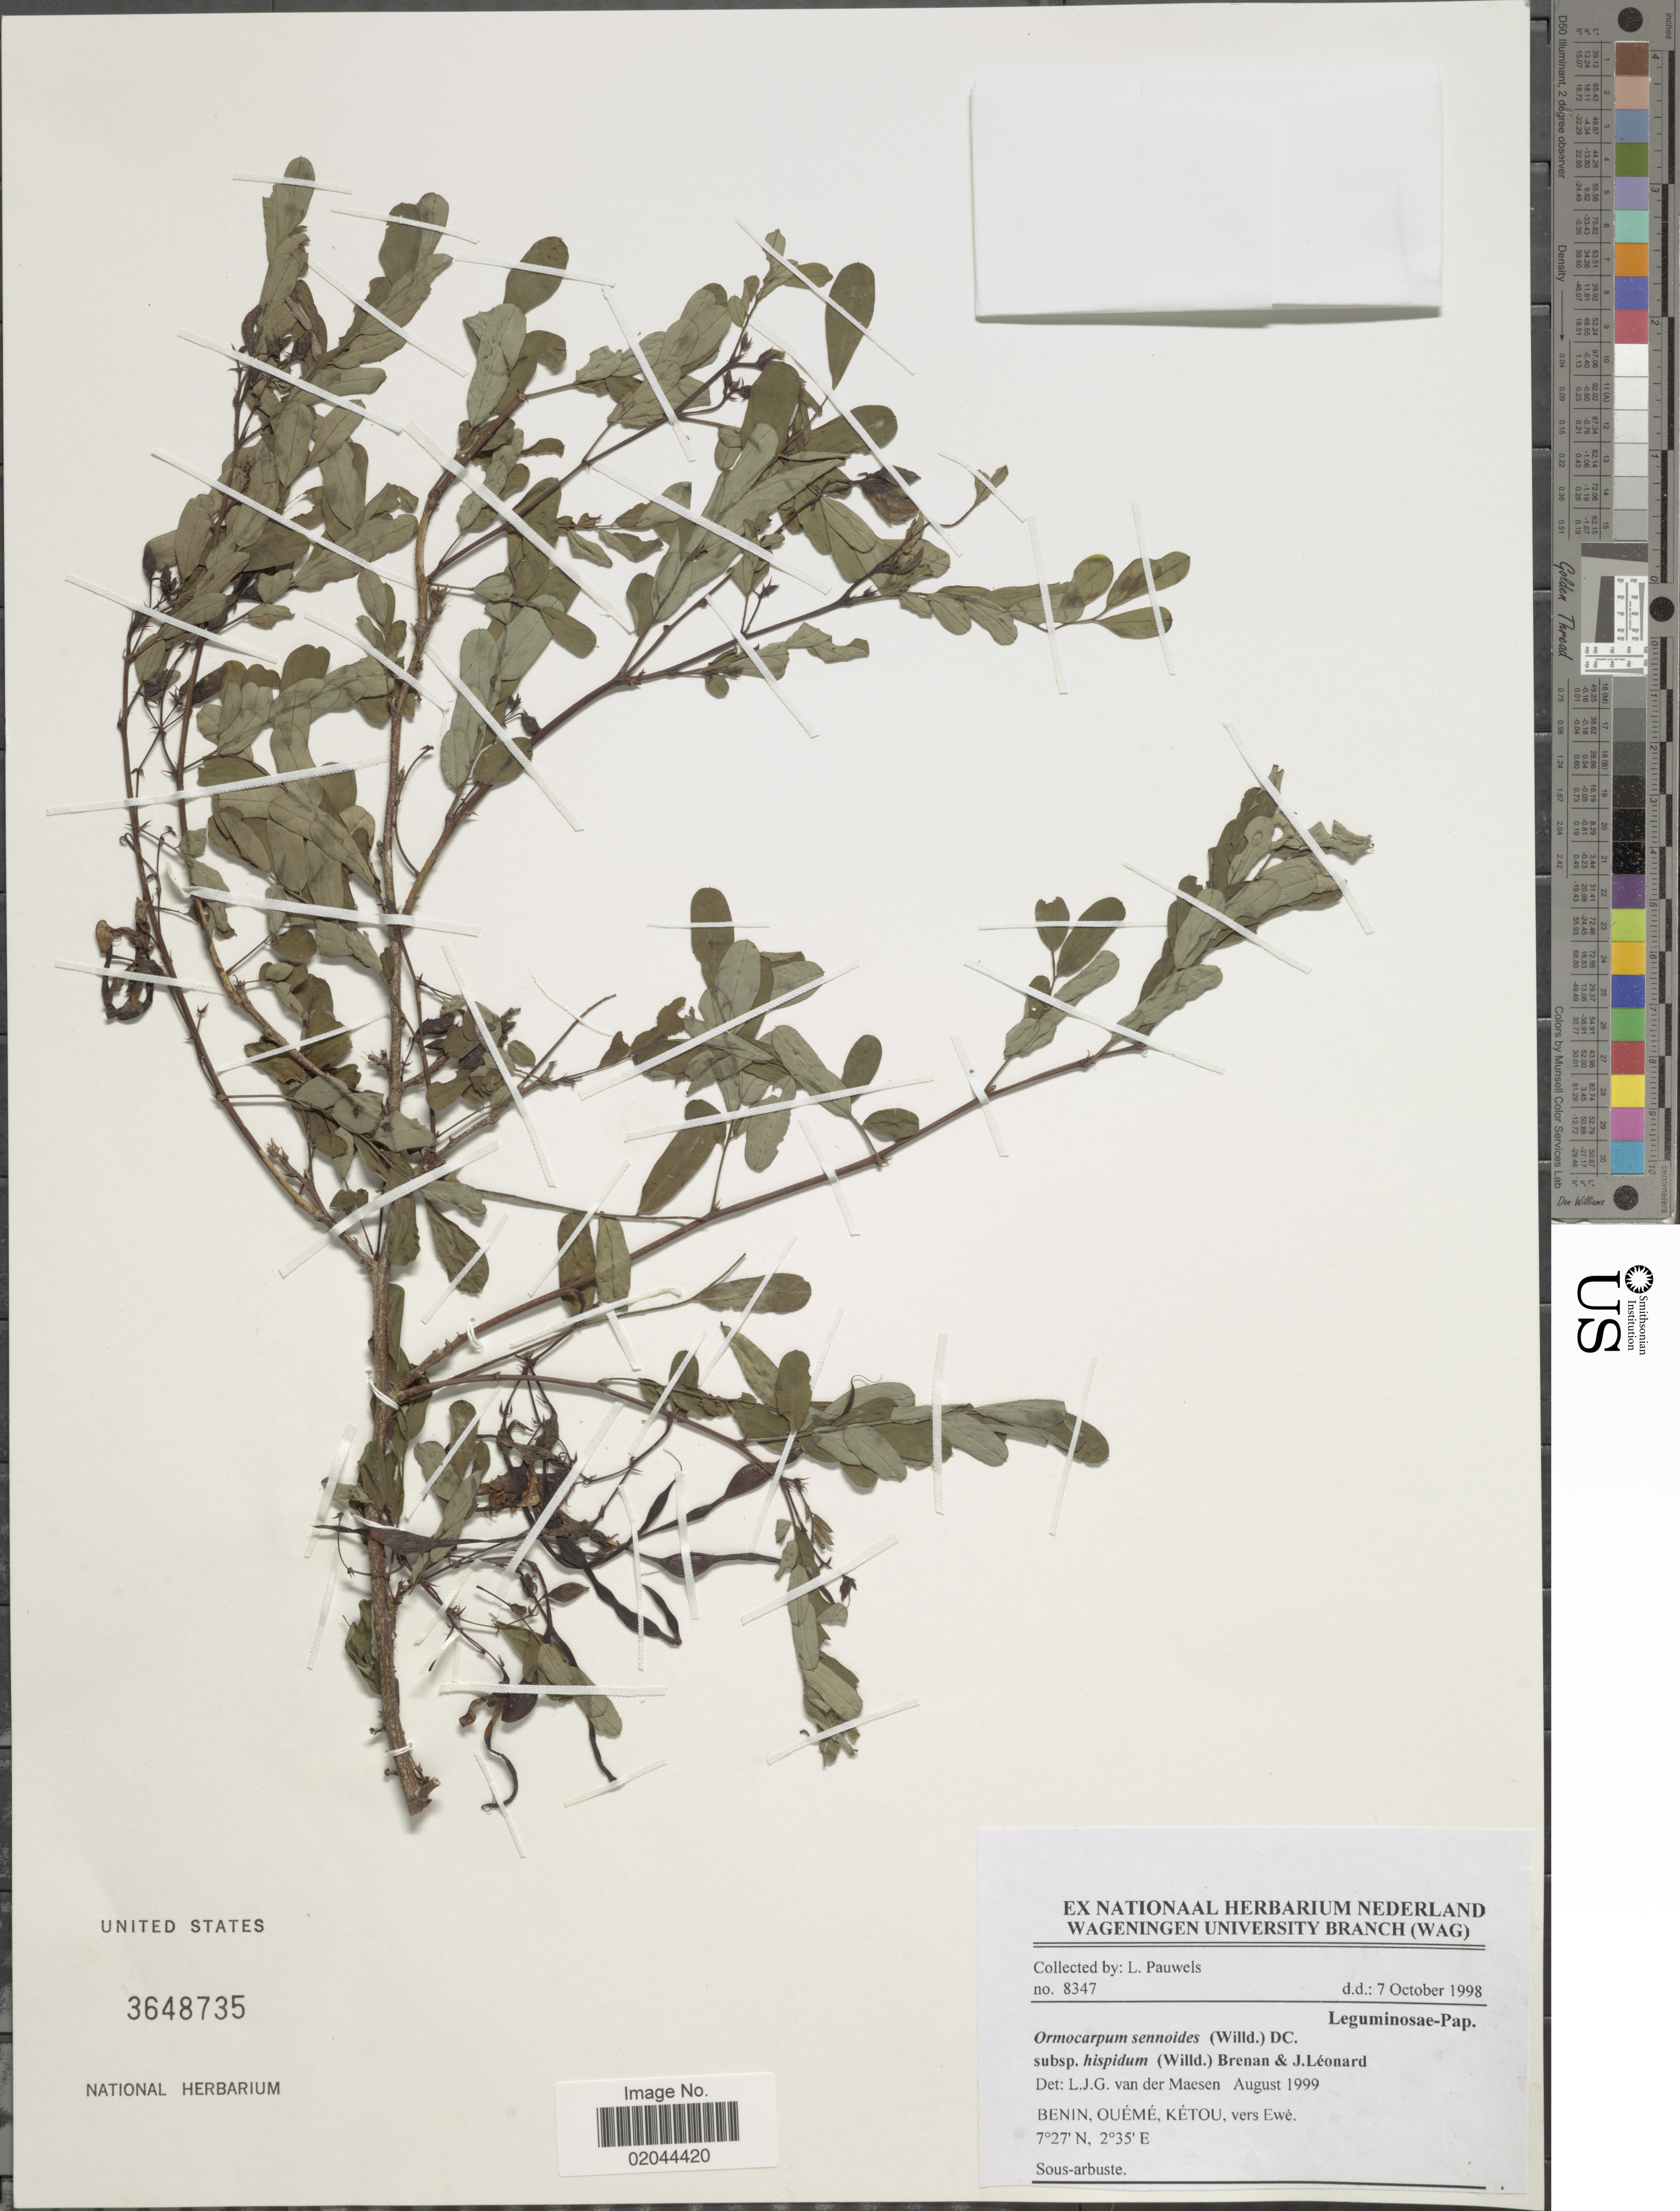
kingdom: Plantae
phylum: Tracheophyta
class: Magnoliopsida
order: Fabales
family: Fabaceae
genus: Ormocarpum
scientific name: Ormocarpum sennoides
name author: (Willd.) DC.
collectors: L. Pauwels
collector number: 8347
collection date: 1998-10-07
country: Benin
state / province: Oueme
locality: Ketou, vers Ewe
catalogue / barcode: US 3648735